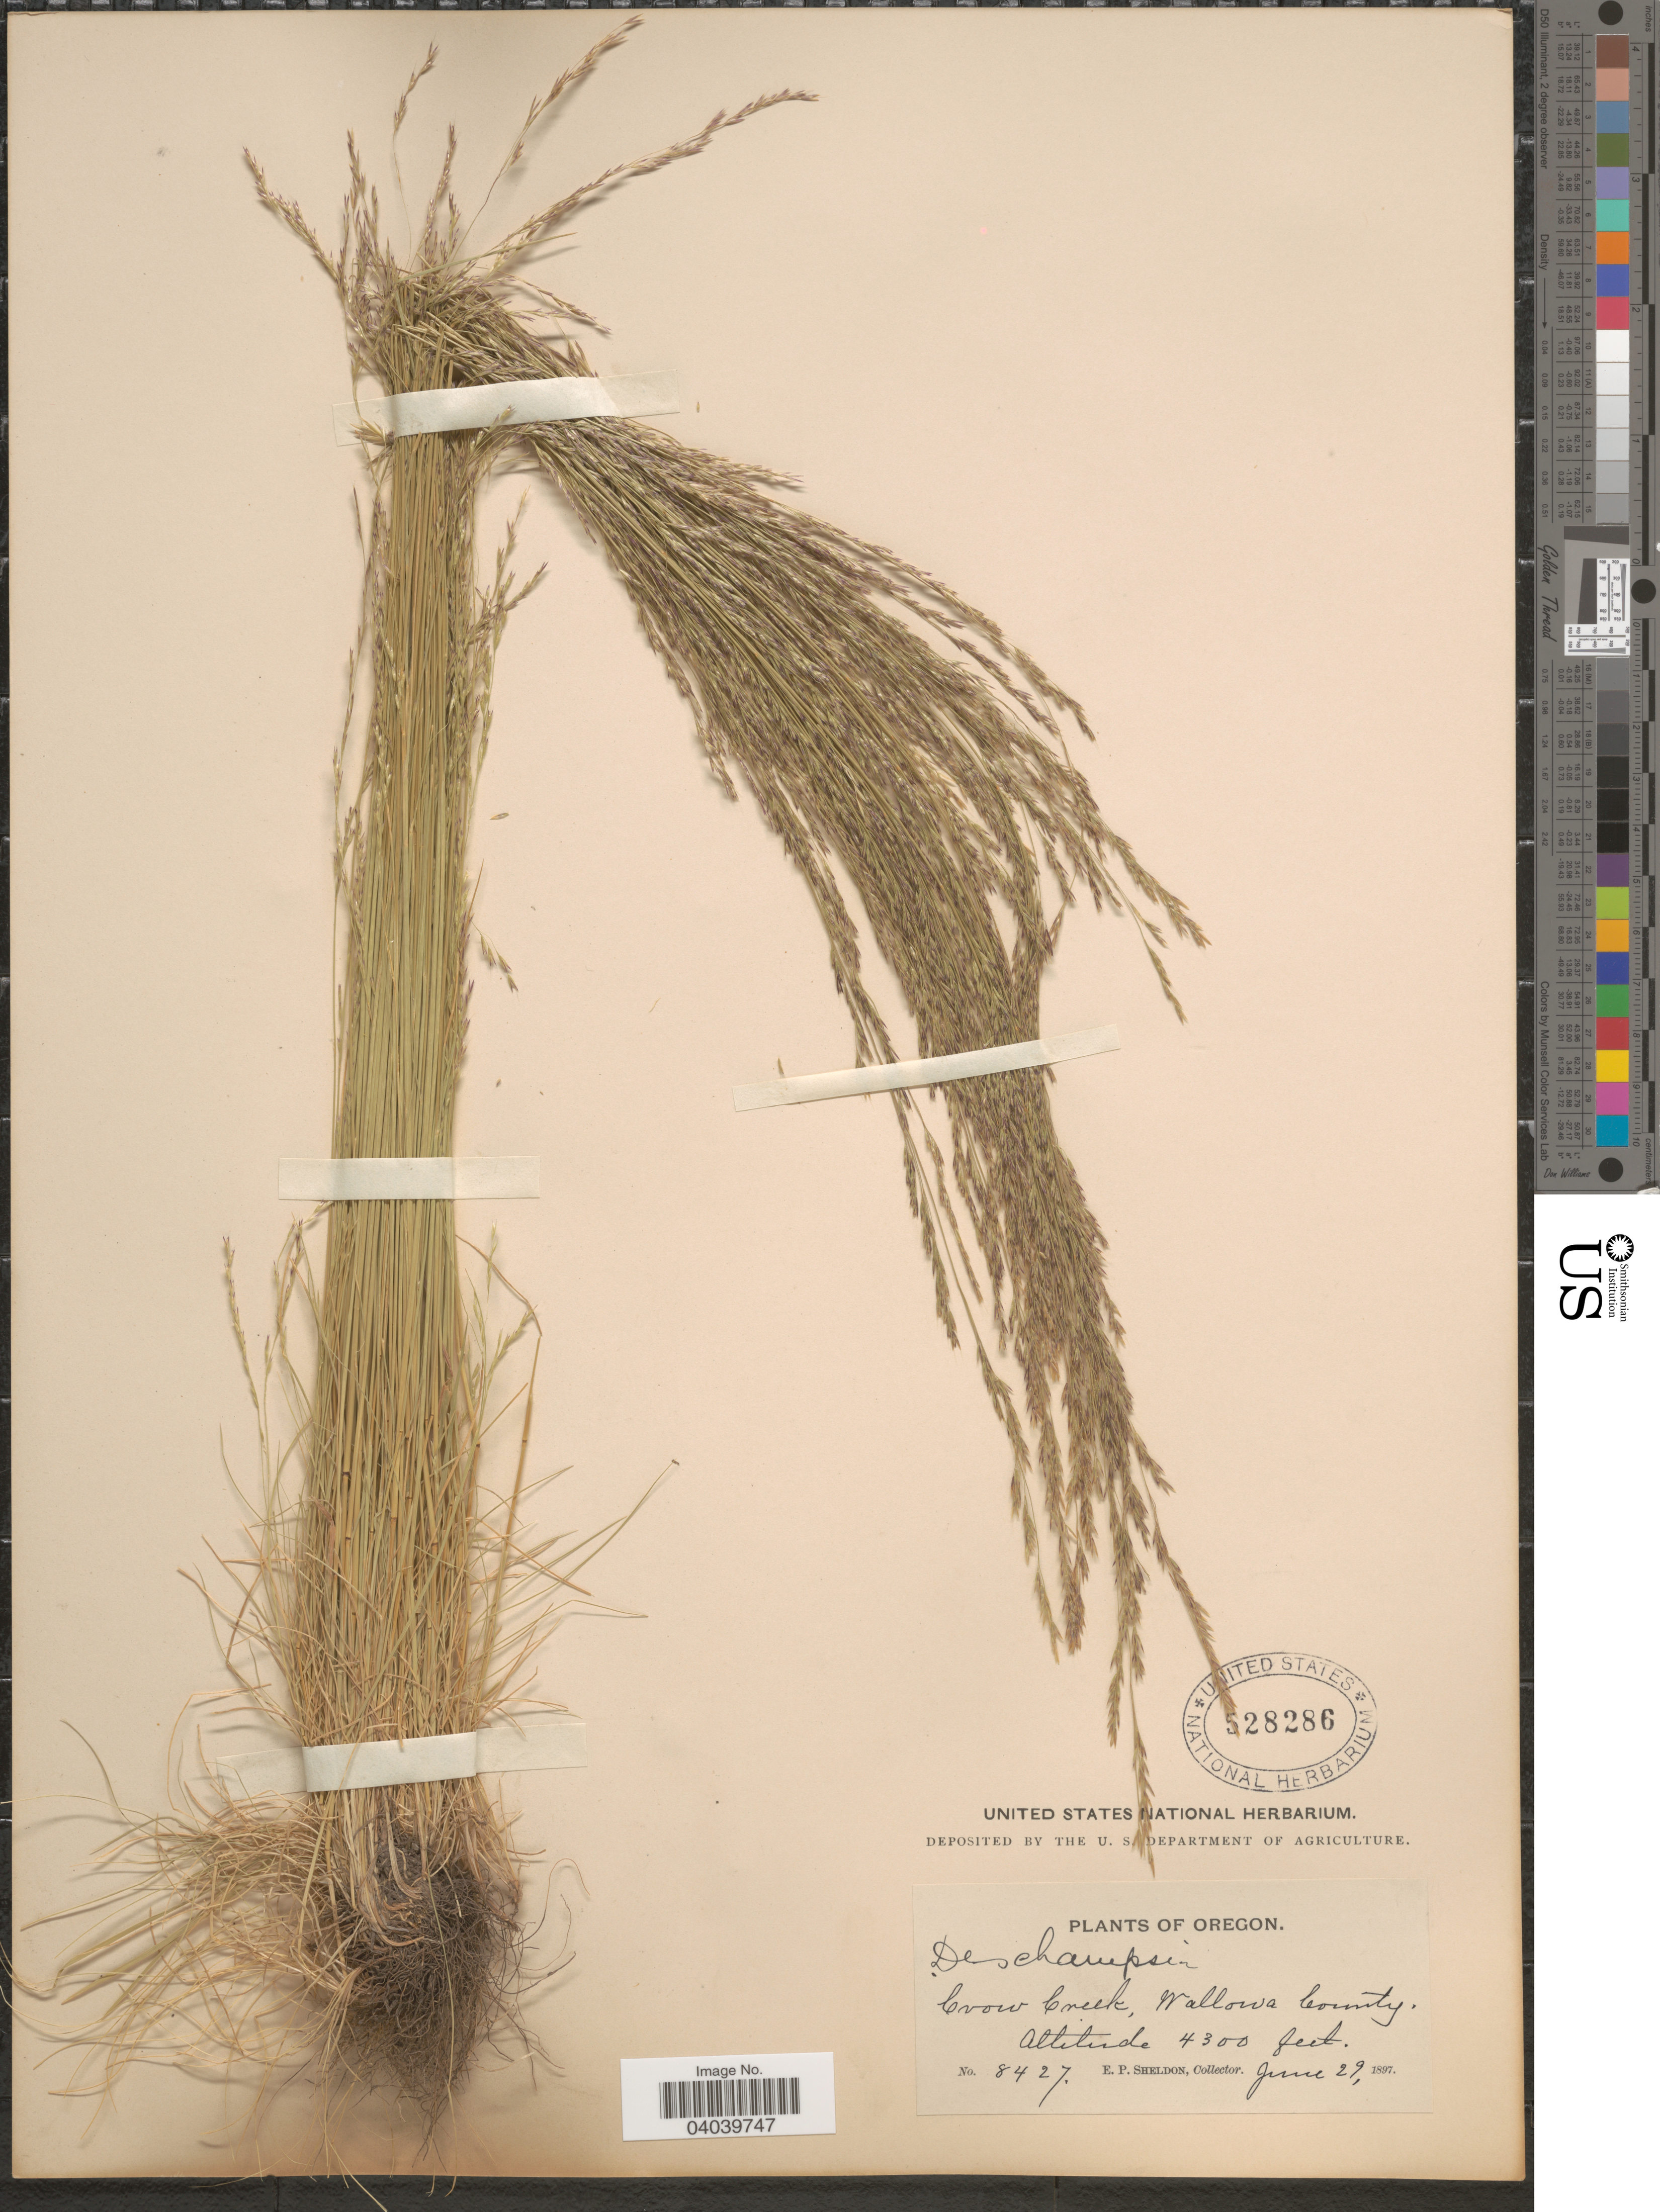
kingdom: Plantae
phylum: Tracheophyta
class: Liliopsida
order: Poales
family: Poaceae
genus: Deschampsia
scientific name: Deschampsia elongata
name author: (Hook.) Munro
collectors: E. P. Sheldon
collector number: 8427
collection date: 1897-06-29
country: United States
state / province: Oregon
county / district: Wallowa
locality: Crow Creek, Wallowa County.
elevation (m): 1311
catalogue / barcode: US 528286